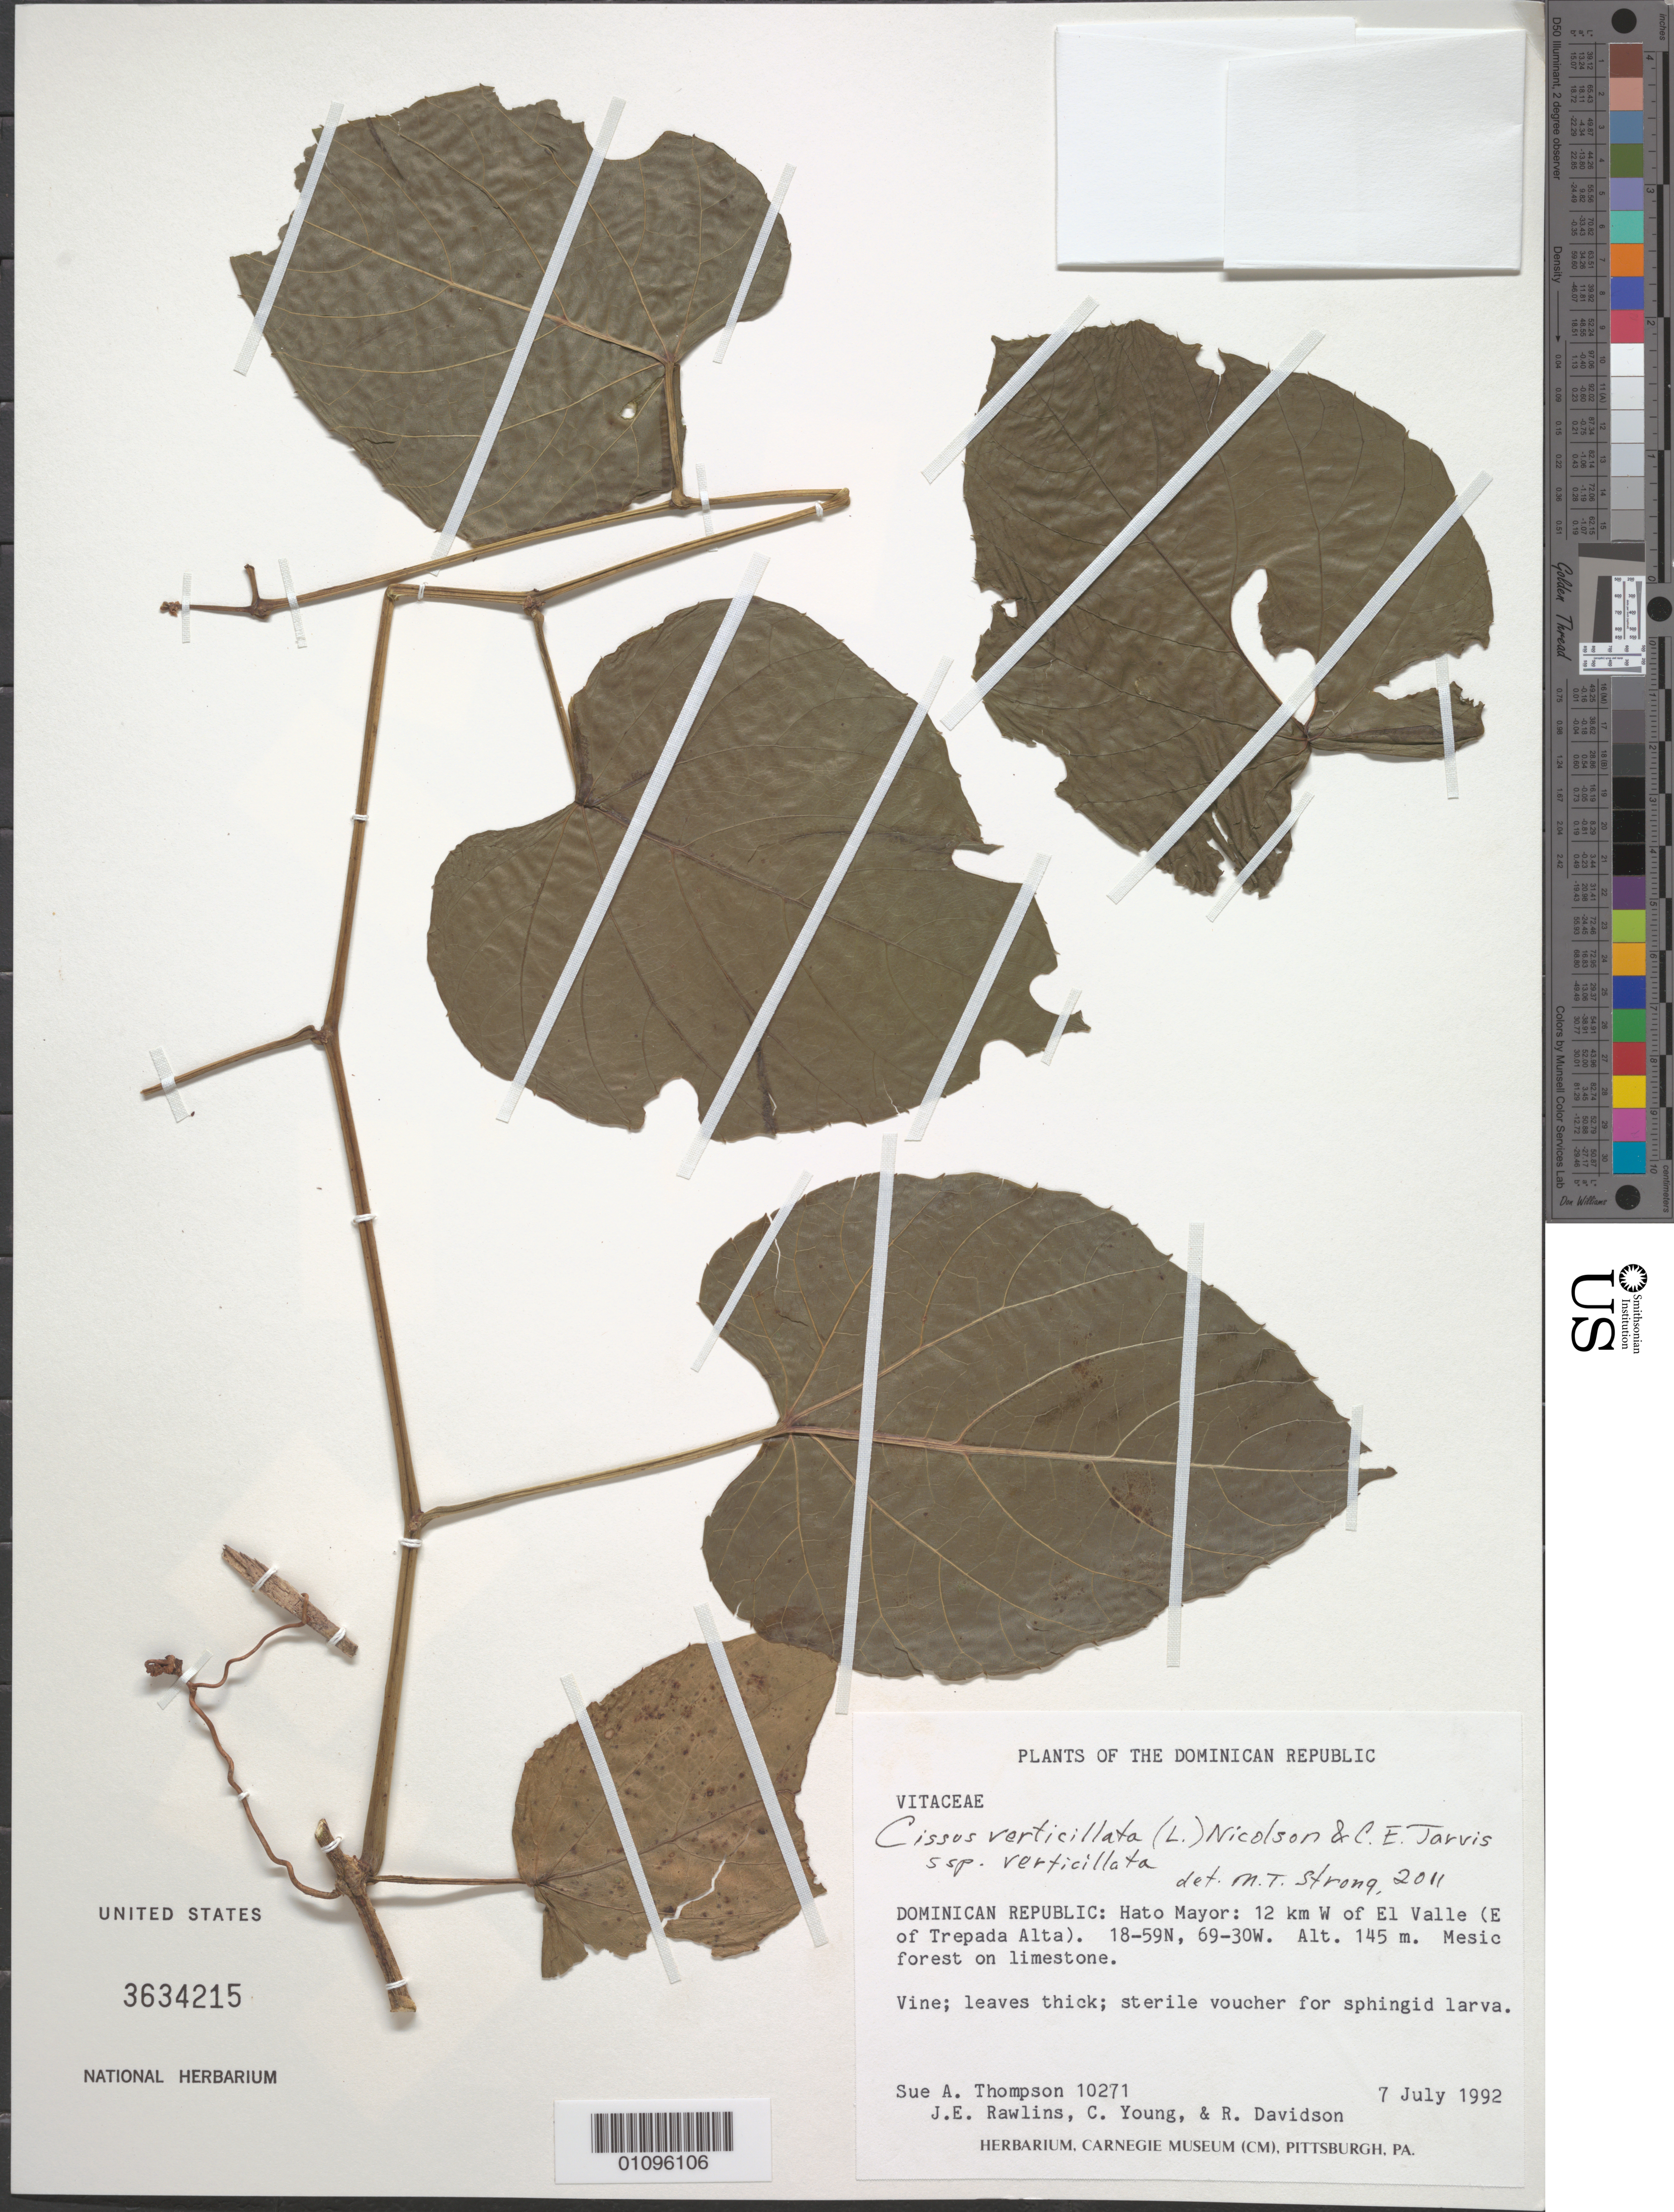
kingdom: Plantae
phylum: Tracheophyta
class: Magnoliopsida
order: Vitales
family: Vitaceae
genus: Cissus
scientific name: Cissus verticillata subsp. verticillata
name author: (L.) Nicolson & C.E. Jarvis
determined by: Strong, M. T., (US), Smithsonian Institution - National Museum of Natural History (UNITED STATES)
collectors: S. A. Thompson, J. Rawlins, C. Young & R. Davidson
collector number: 10271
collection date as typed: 07 Jul 1992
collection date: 1992-07-07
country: Dominican Republic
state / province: Hato Mayor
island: Hispaniola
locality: El Valle (E of Trepada Alta) 12 km W of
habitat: Mesic forest on limestone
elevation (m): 145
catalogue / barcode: US 3634215